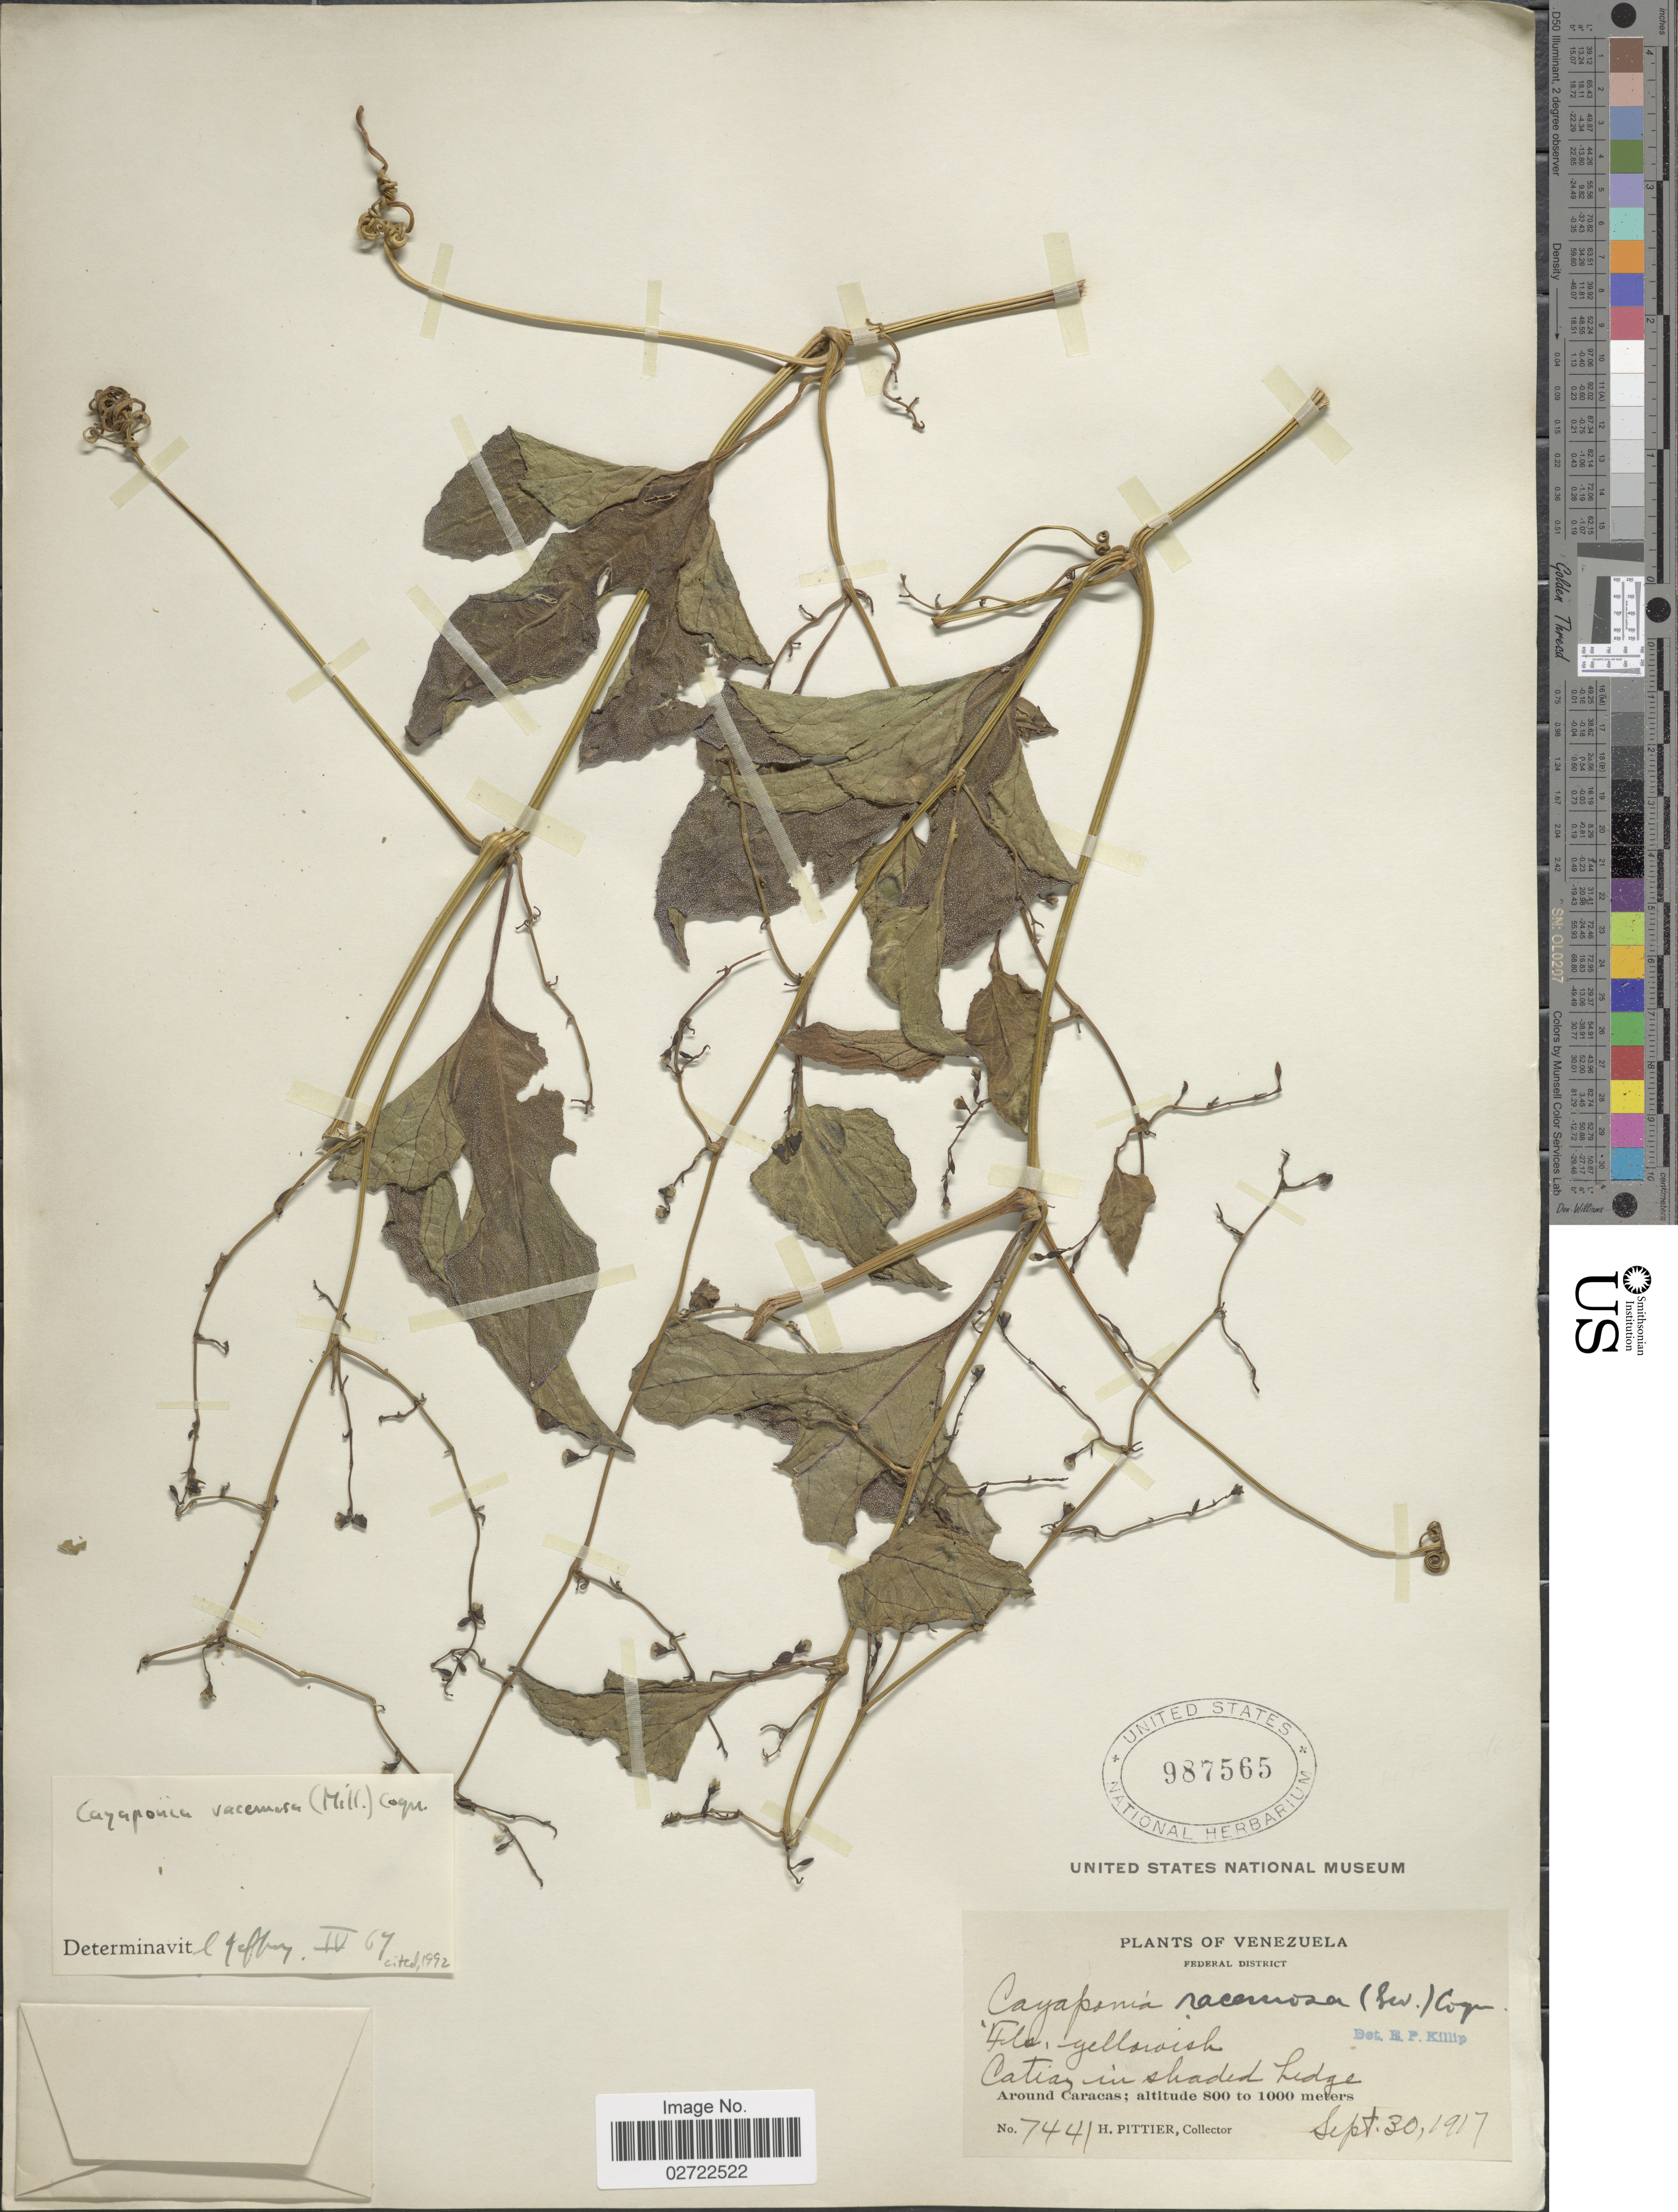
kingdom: Plantae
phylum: Tracheophyta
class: Magnoliopsida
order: Cucurbitales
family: Cucurbitaceae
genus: Cayaponia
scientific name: Cayaponia racemosa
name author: (Mill.) Cogn.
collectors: H. F. Pittier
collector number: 7441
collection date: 1917-09-30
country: Venezuela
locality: Federal District. Around Caracas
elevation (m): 800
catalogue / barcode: US 987565